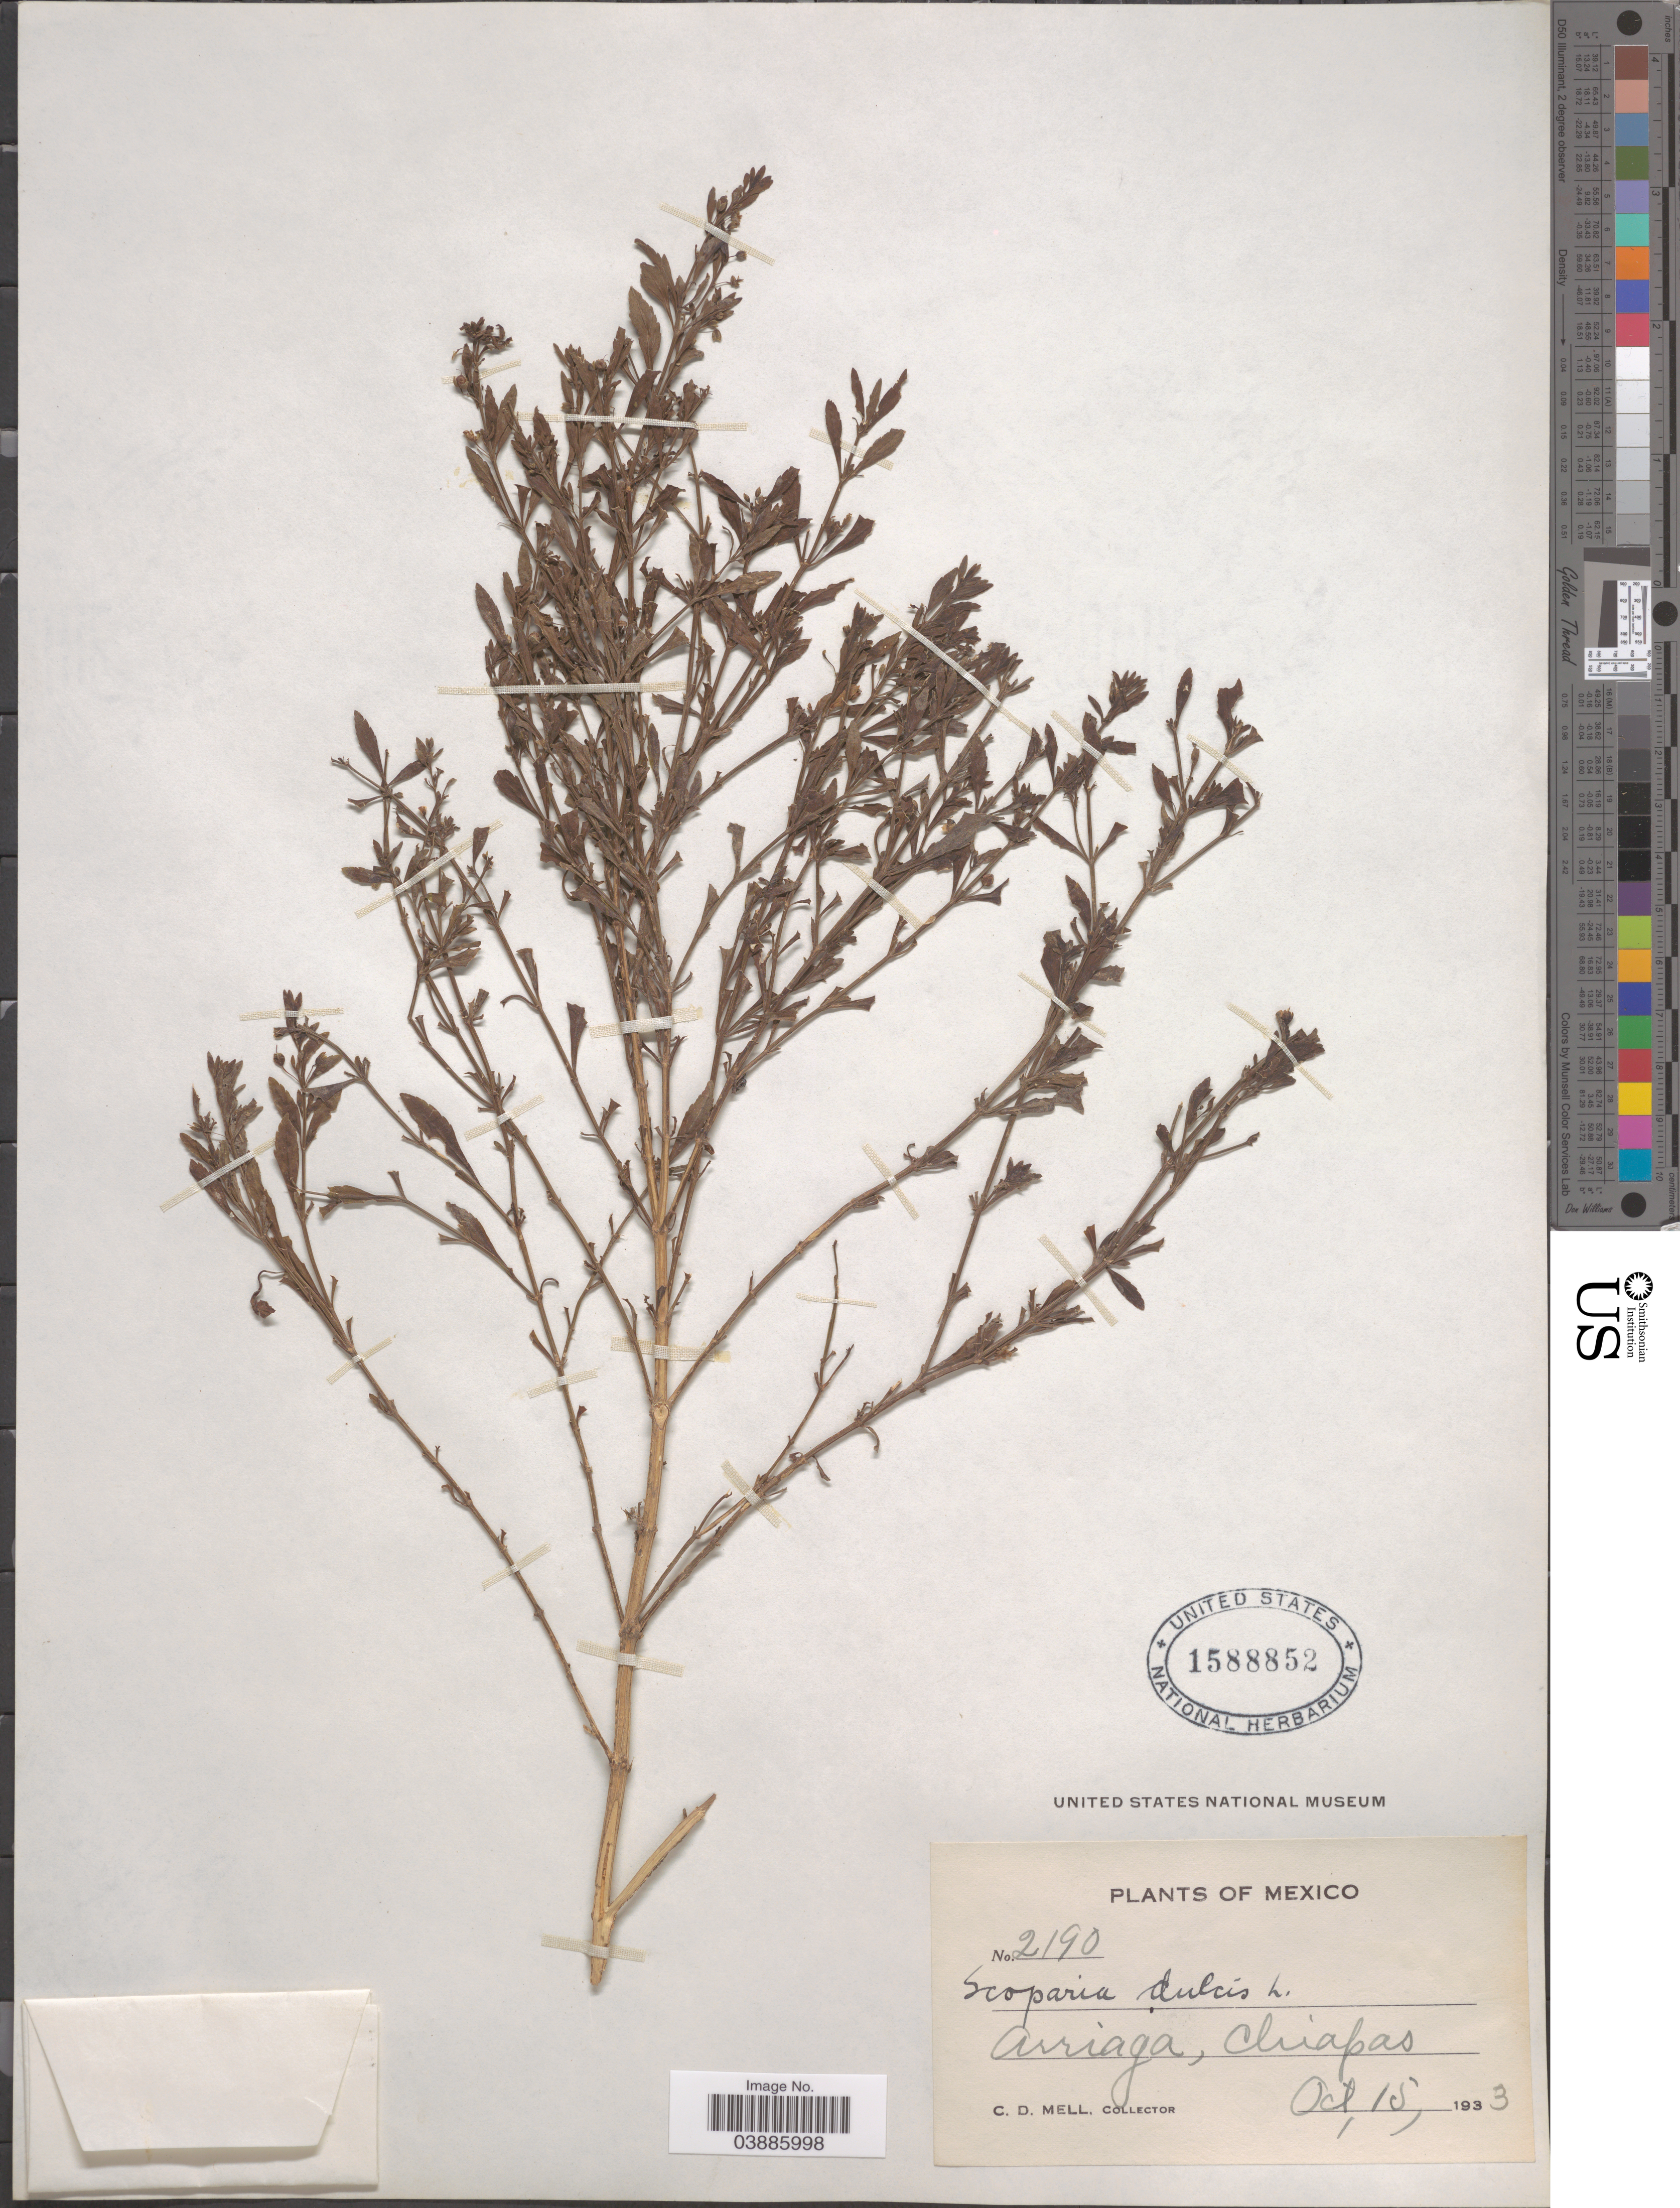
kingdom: Plantae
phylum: Tracheophyta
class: Magnoliopsida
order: Lamiales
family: Plantaginaceae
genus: Scoparia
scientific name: Scoparia dulcis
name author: L.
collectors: C. D. Mell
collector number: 2190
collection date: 1933-10-15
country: Mexico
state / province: Chiapas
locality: Arriaga.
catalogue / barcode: US 1588852